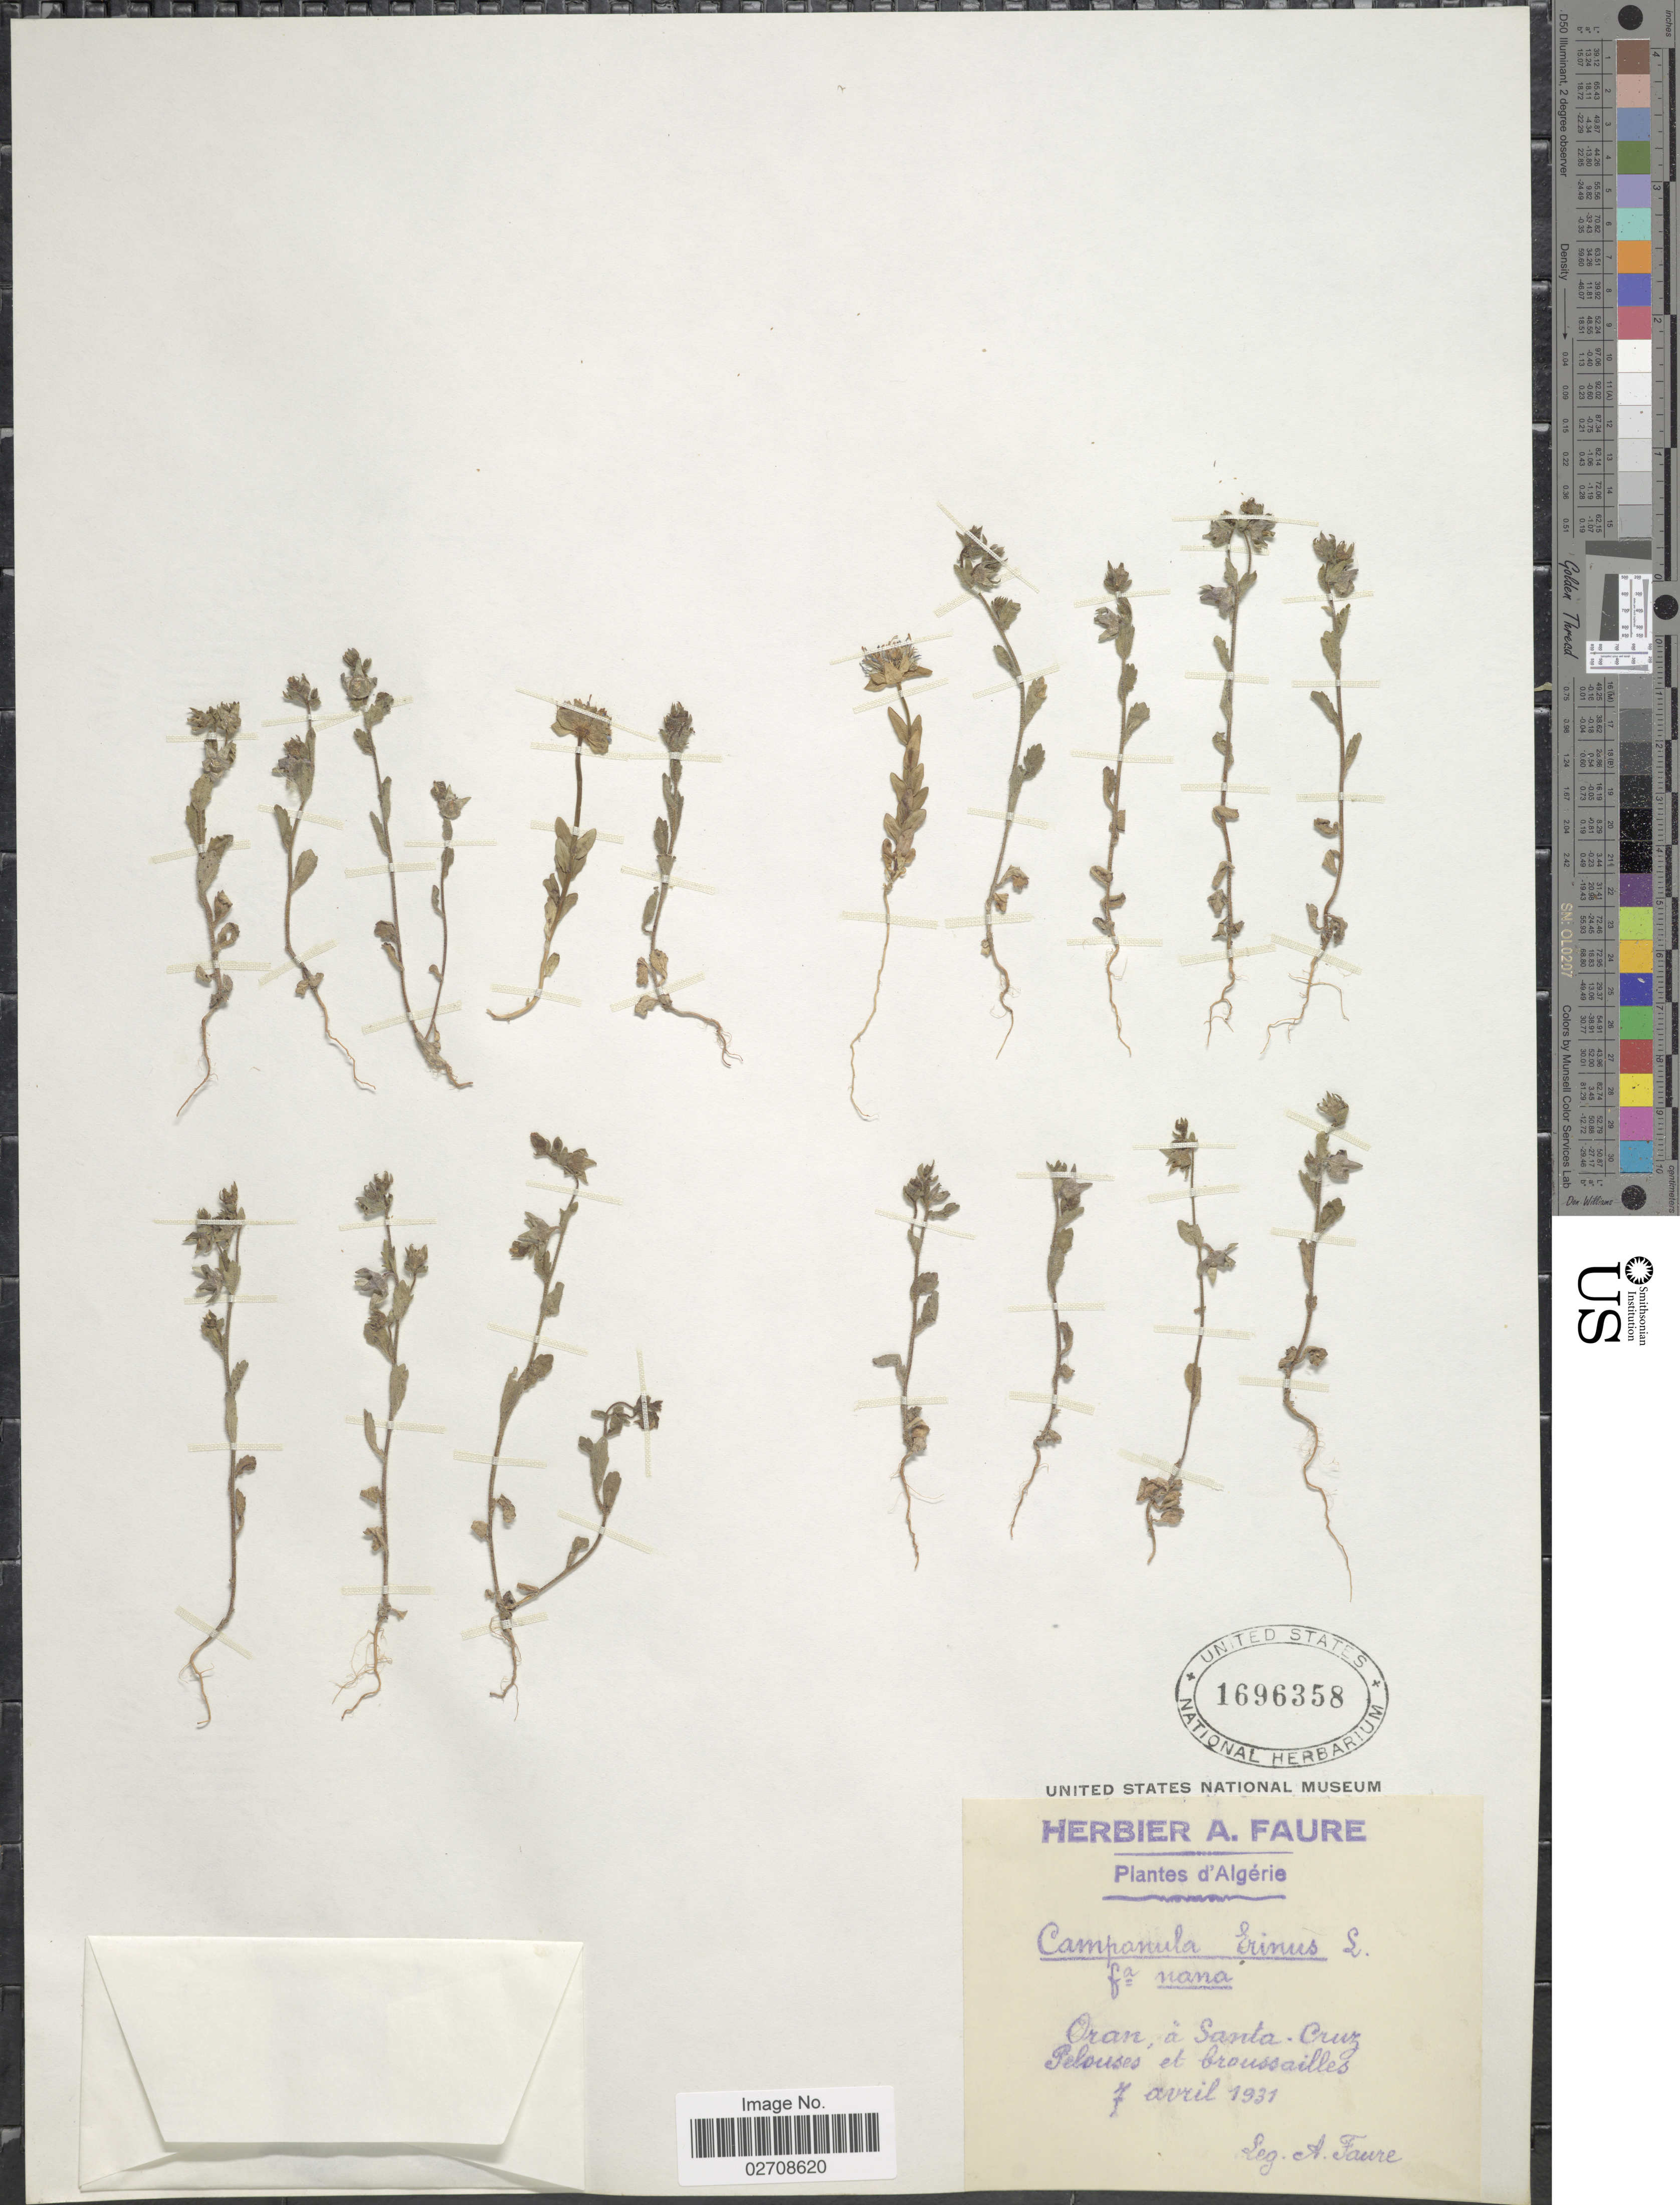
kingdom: Plantae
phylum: Tracheophyta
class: Magnoliopsida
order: Asterales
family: Campanulaceae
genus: Campanula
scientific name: Campanula erinus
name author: L.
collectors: A. Faure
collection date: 1931-04-07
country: Algeria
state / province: Oran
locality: Oran, a Santa-Cruz, Pelouses et broussailles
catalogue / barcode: US 1696358